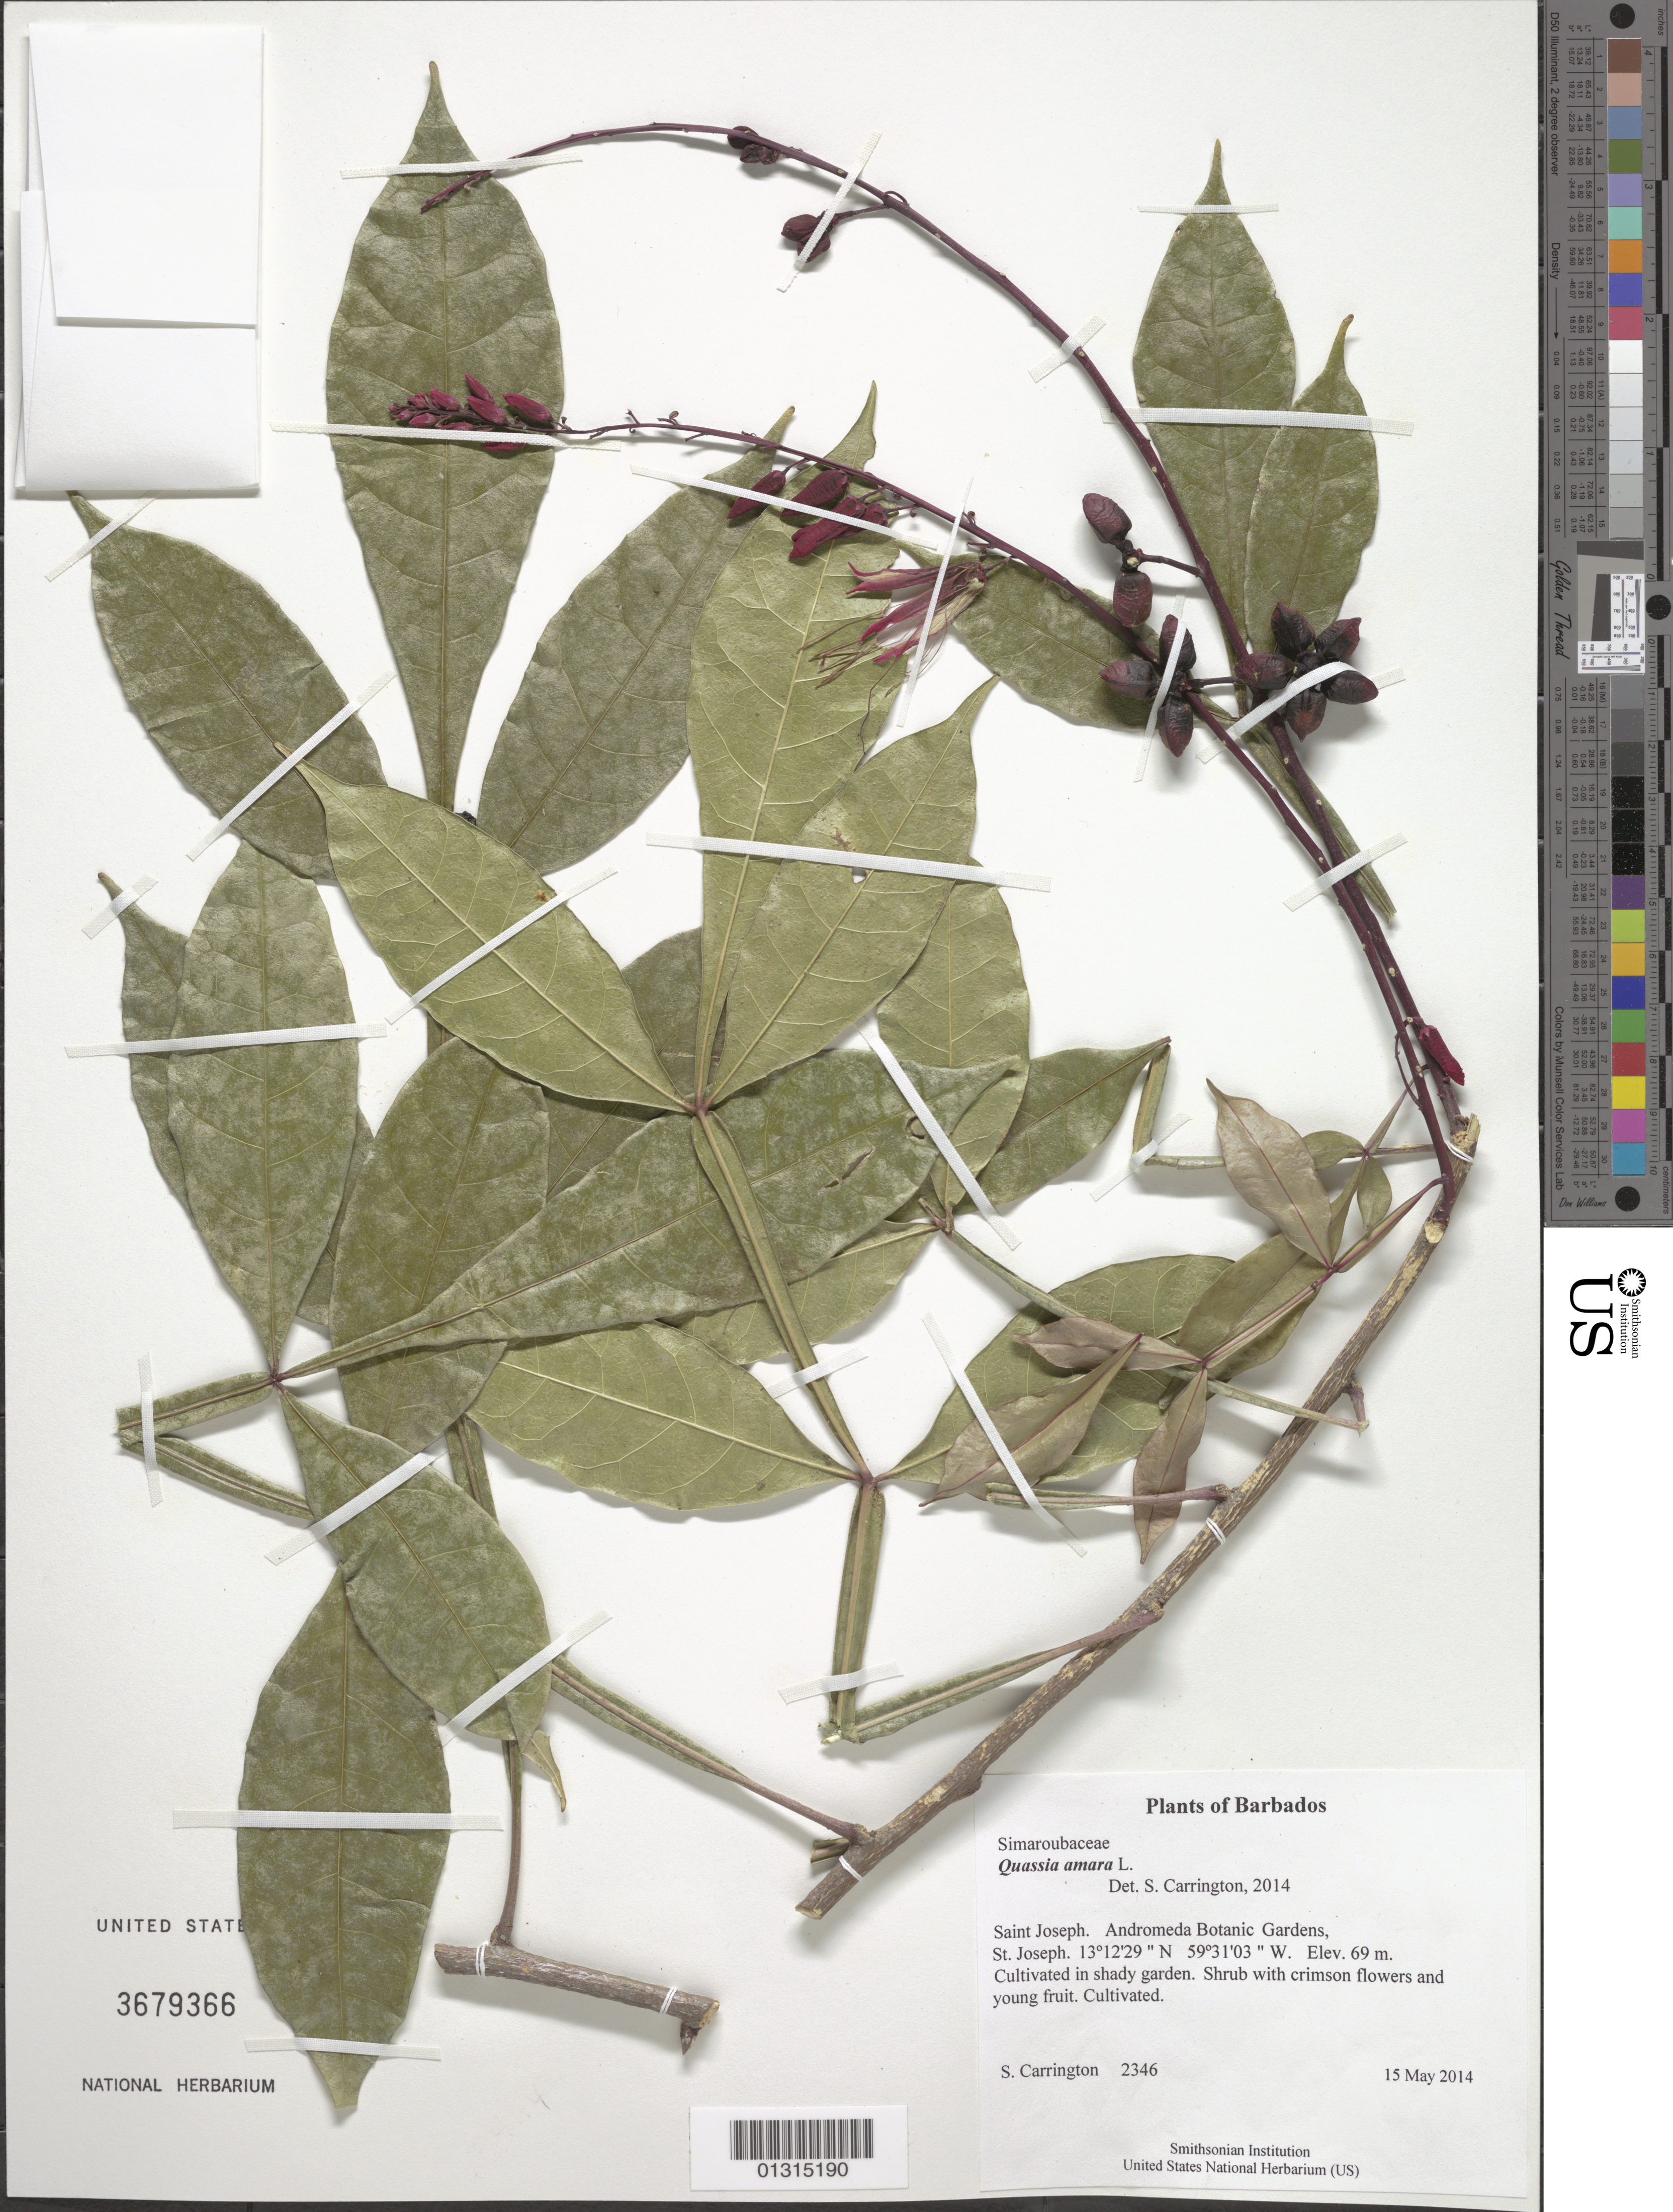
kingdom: Plantae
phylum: Tracheophyta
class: Magnoliopsida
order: Sapindales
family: Simaroubaceae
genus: Quassia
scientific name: Quassia amara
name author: L.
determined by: Carrington, C. M. S.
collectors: C. M. S. Carrington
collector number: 2346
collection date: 2014-05-15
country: Barbados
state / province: Saint Joseph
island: Barbados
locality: Andromeda Botanic Gardens, St Joseph.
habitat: Cultivated in shady garden.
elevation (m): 69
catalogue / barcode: US 3679366